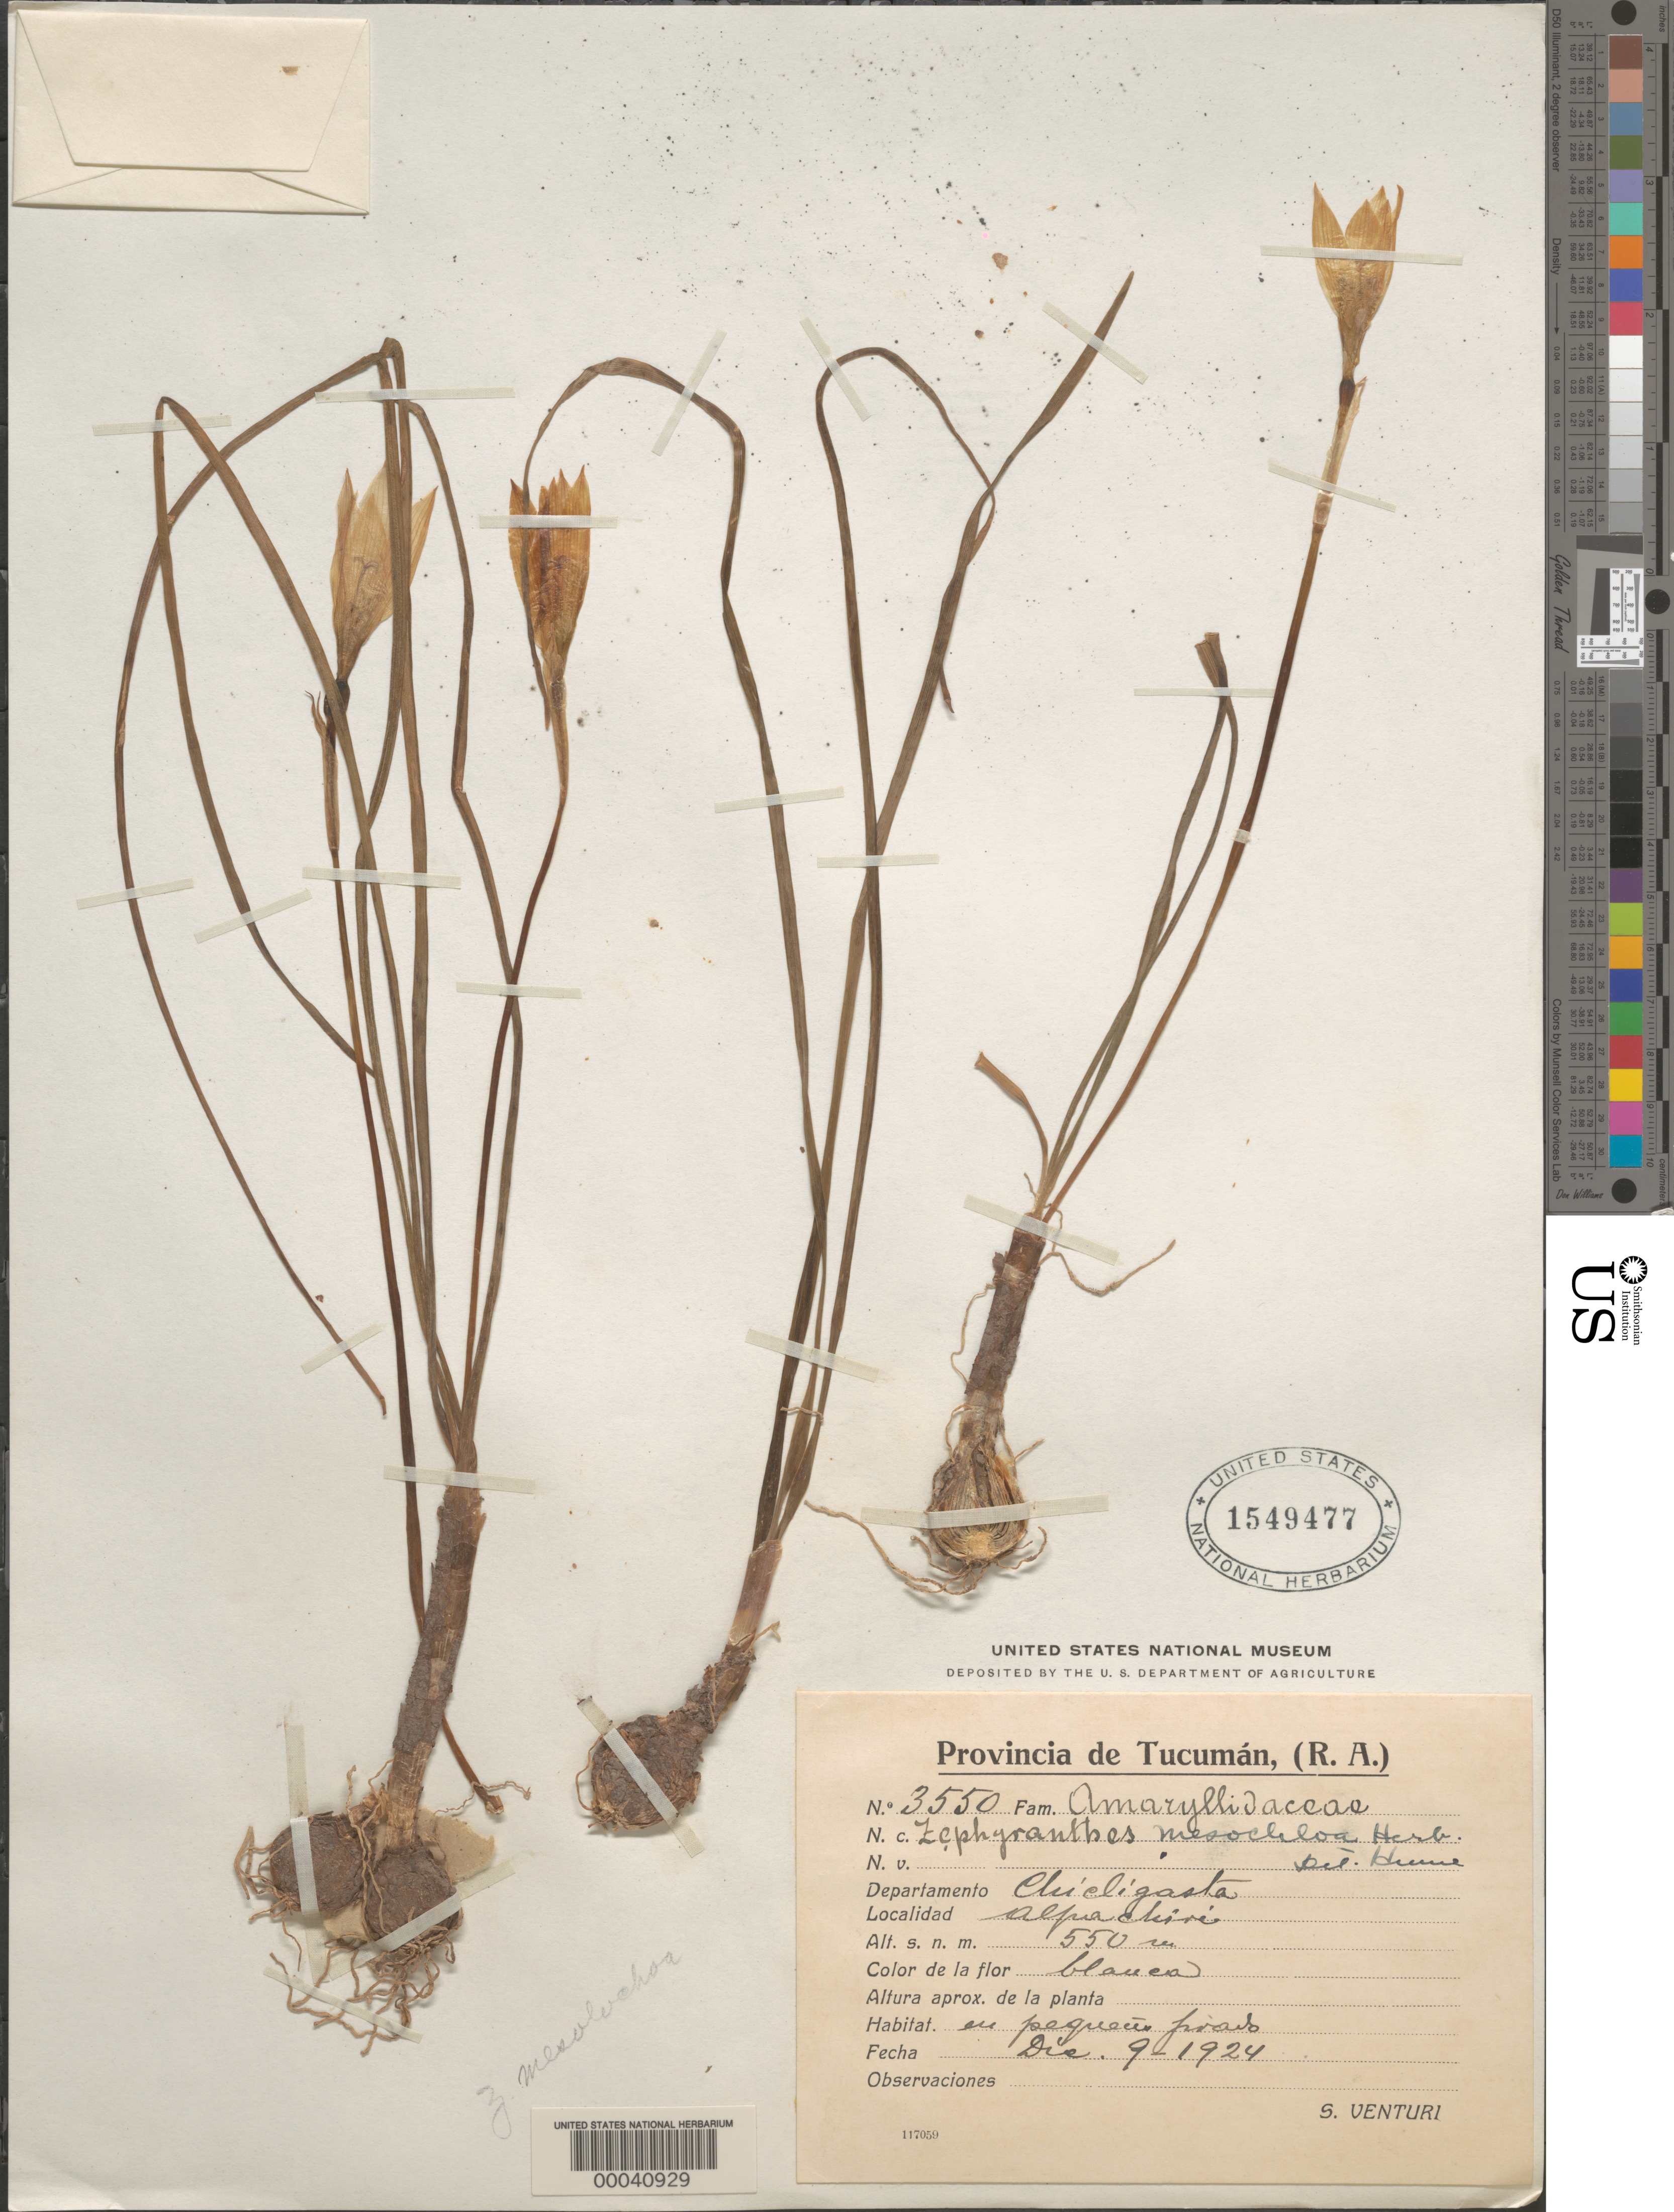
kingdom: Plantae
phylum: Tracheophyta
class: Liliopsida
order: Asparagales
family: Amaryllidaceae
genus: Zephyranthes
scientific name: Zephyranthes mesochloa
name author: Herb. ex Lindl.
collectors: S. Venturi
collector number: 3550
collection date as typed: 09 Dec 1924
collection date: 1924-12-09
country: Argentina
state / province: Tucumán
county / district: Chicligasta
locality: Alpa Chiri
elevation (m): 550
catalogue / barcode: US 1549477